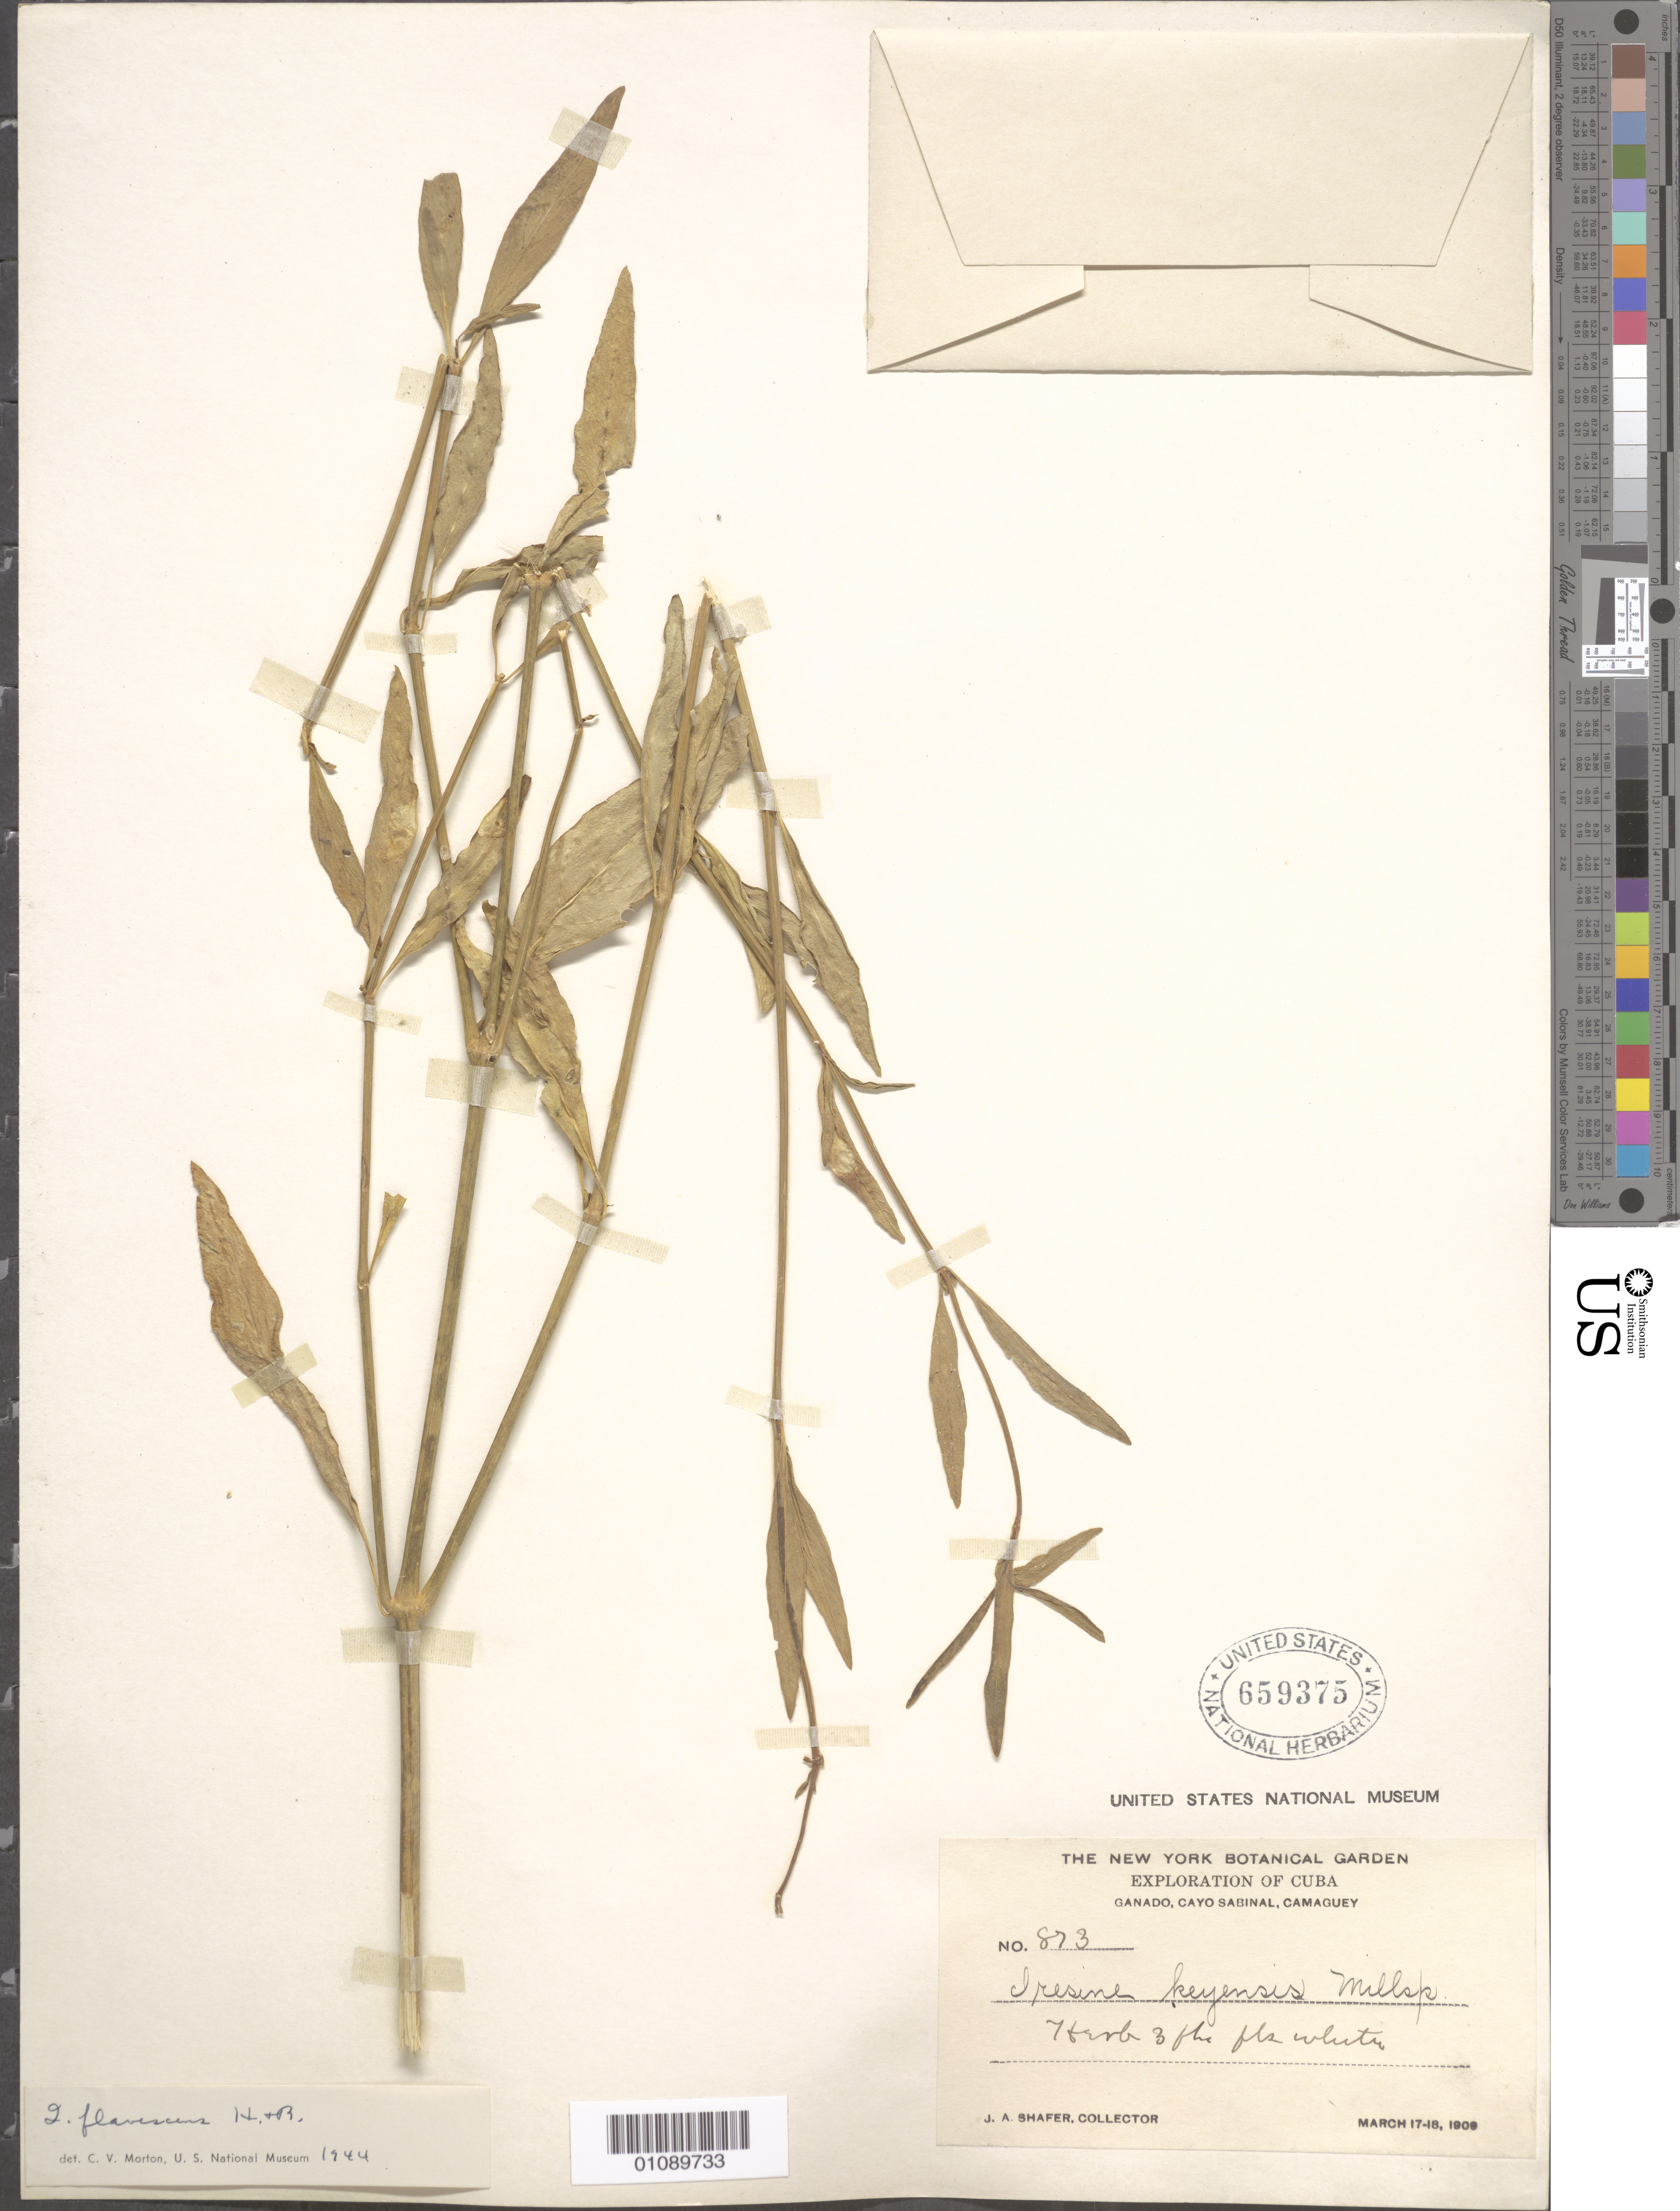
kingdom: Plantae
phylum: Tracheophyta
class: Magnoliopsida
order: Caryophyllales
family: Amaranthaceae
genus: Iresine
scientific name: Iresine flavescens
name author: Humb. & Bonpl. ex Willd.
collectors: J. A. Shafer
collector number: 873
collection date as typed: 17 Mar 1909 to 18 Mar 1909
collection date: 1909-03-17/1909-03-18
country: Cuba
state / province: Camagüey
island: Cuba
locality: Camaguey, Cayo Sabinal, Ganado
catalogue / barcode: US 659375